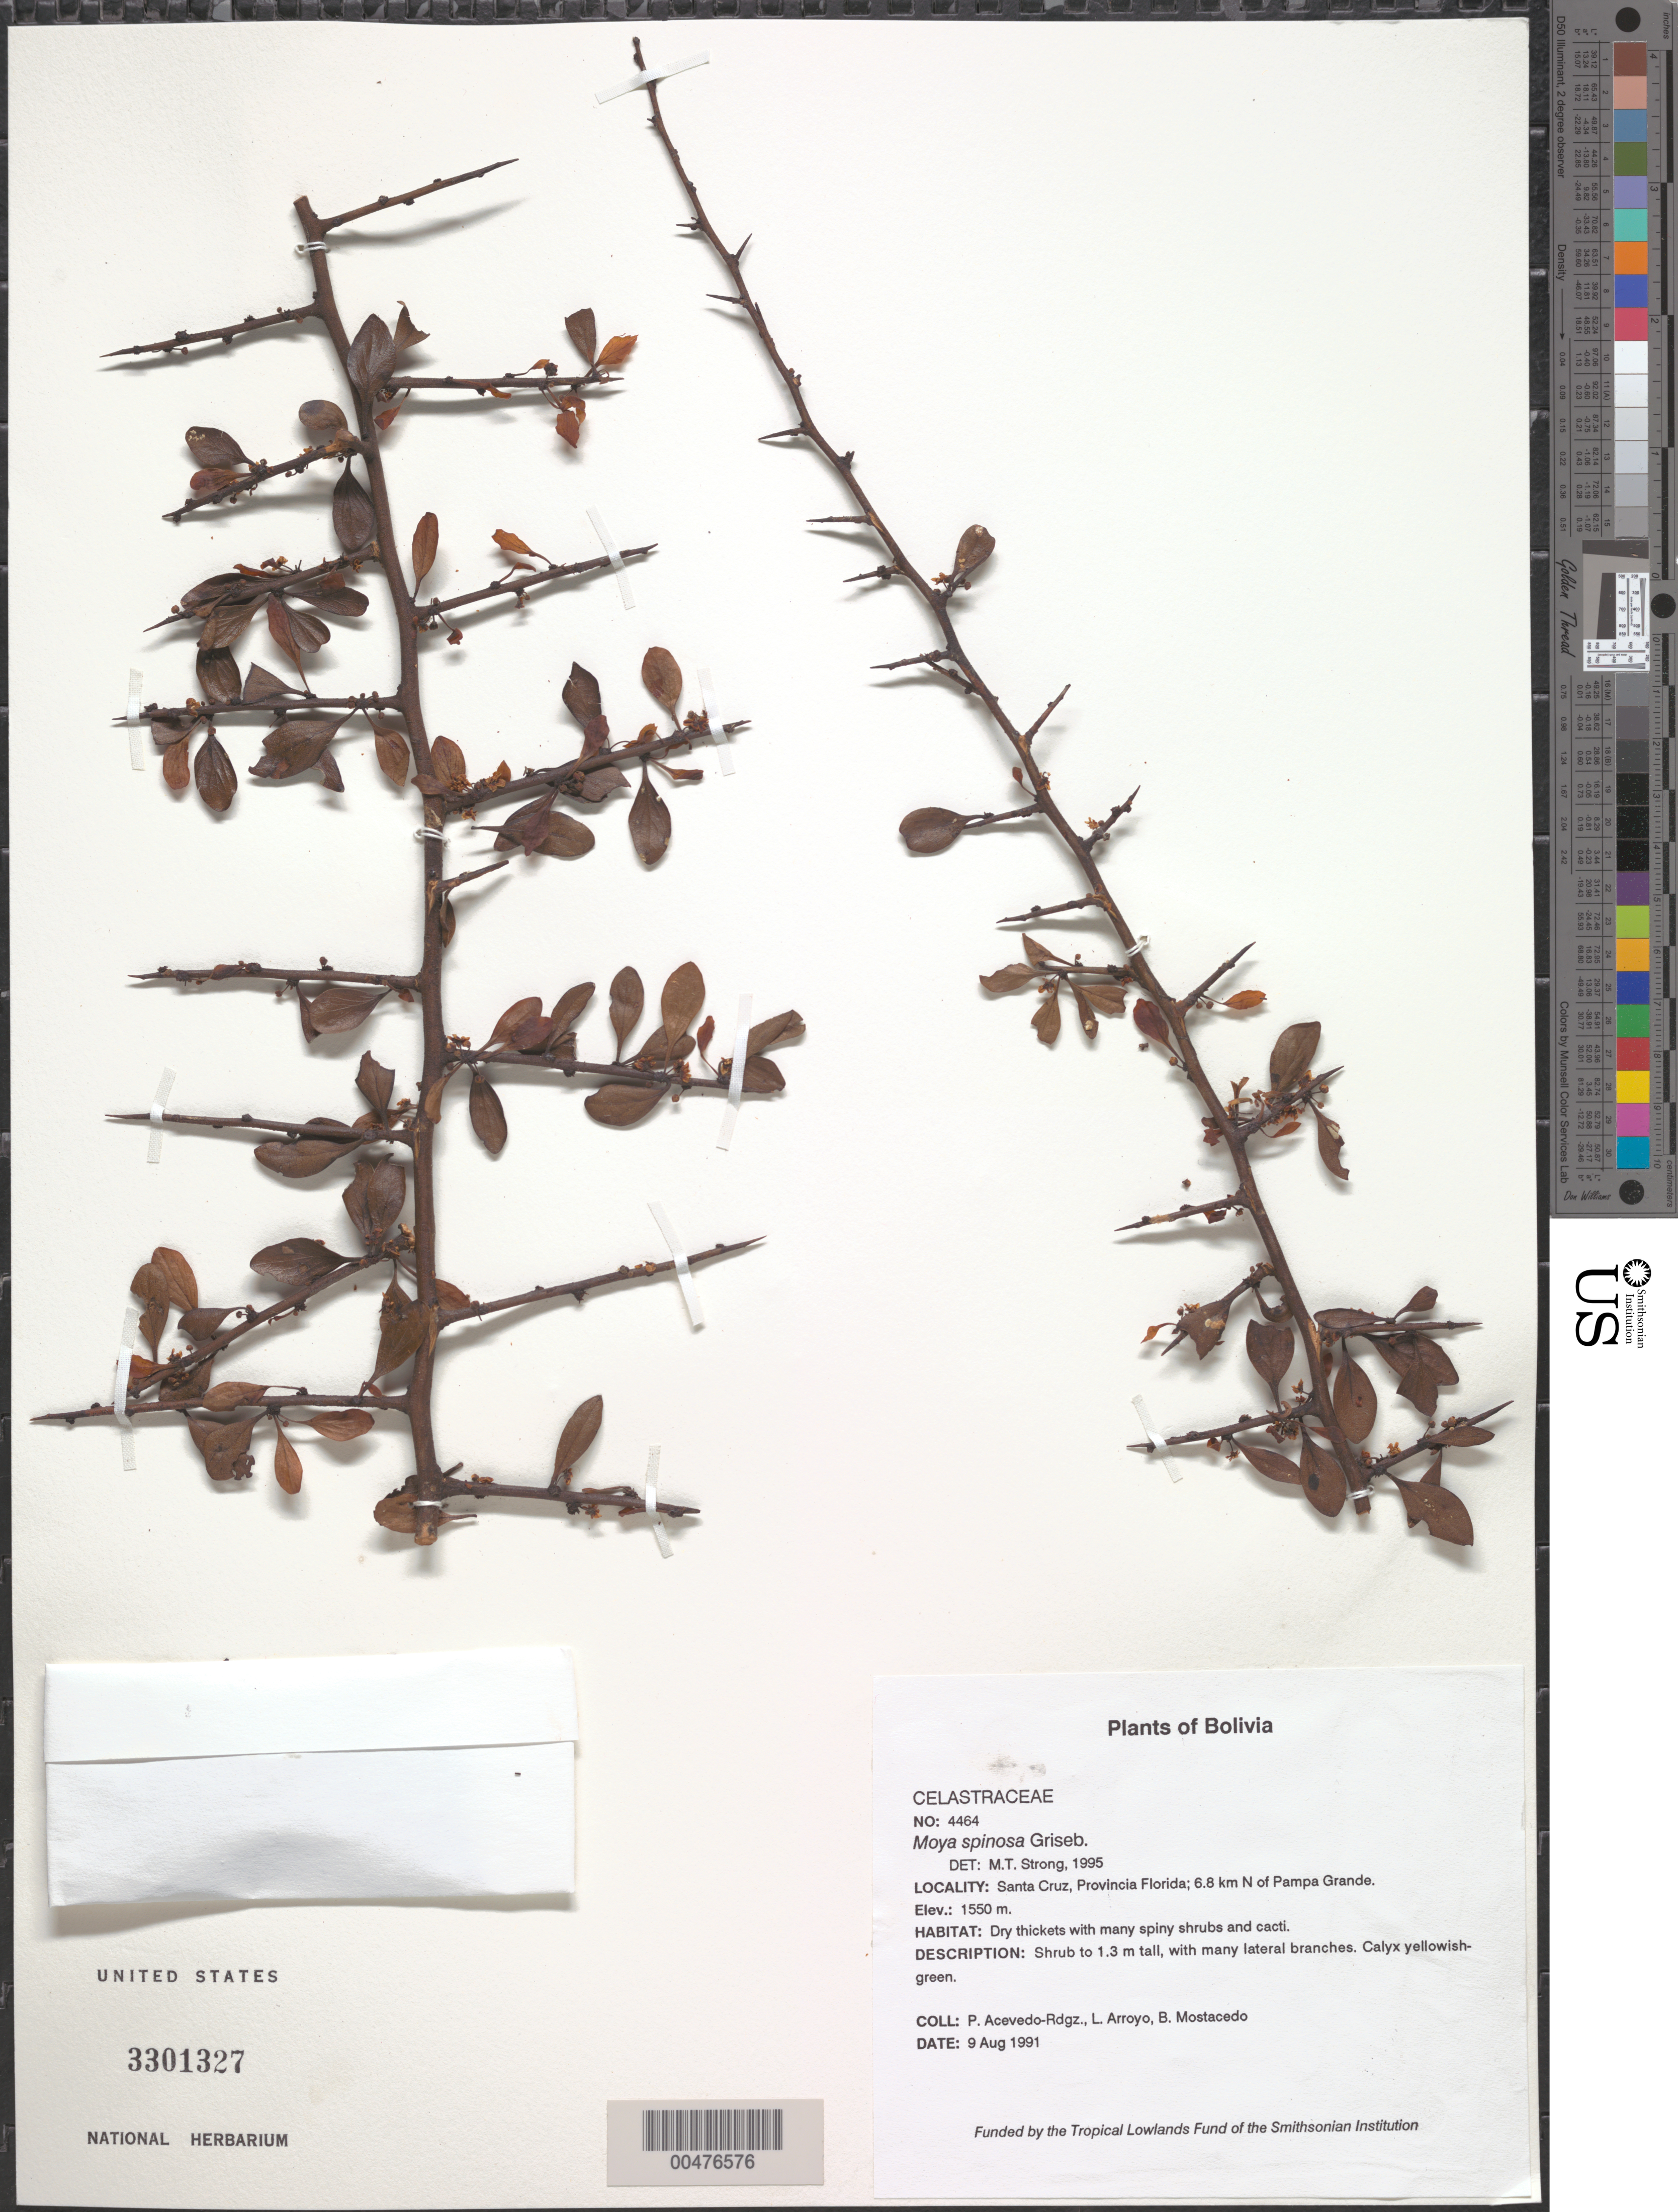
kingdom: Plantae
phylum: Tracheophyta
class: Magnoliopsida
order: Celastrales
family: Celastraceae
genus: Maytenus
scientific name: Maytenus spinosa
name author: (Griseb.) Lourteig & O'Donell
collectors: P. Acevedo-Rodr., L. Arroyo & B. Mostacedo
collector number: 4464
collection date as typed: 09 Aug 1991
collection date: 1991-08-09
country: Bolivia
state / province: Santa Cruz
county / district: Florida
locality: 6.8 km N of Pampa Grande.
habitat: Dry thickets with many spiny shrubs and cacti.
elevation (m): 1550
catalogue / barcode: US 3301327